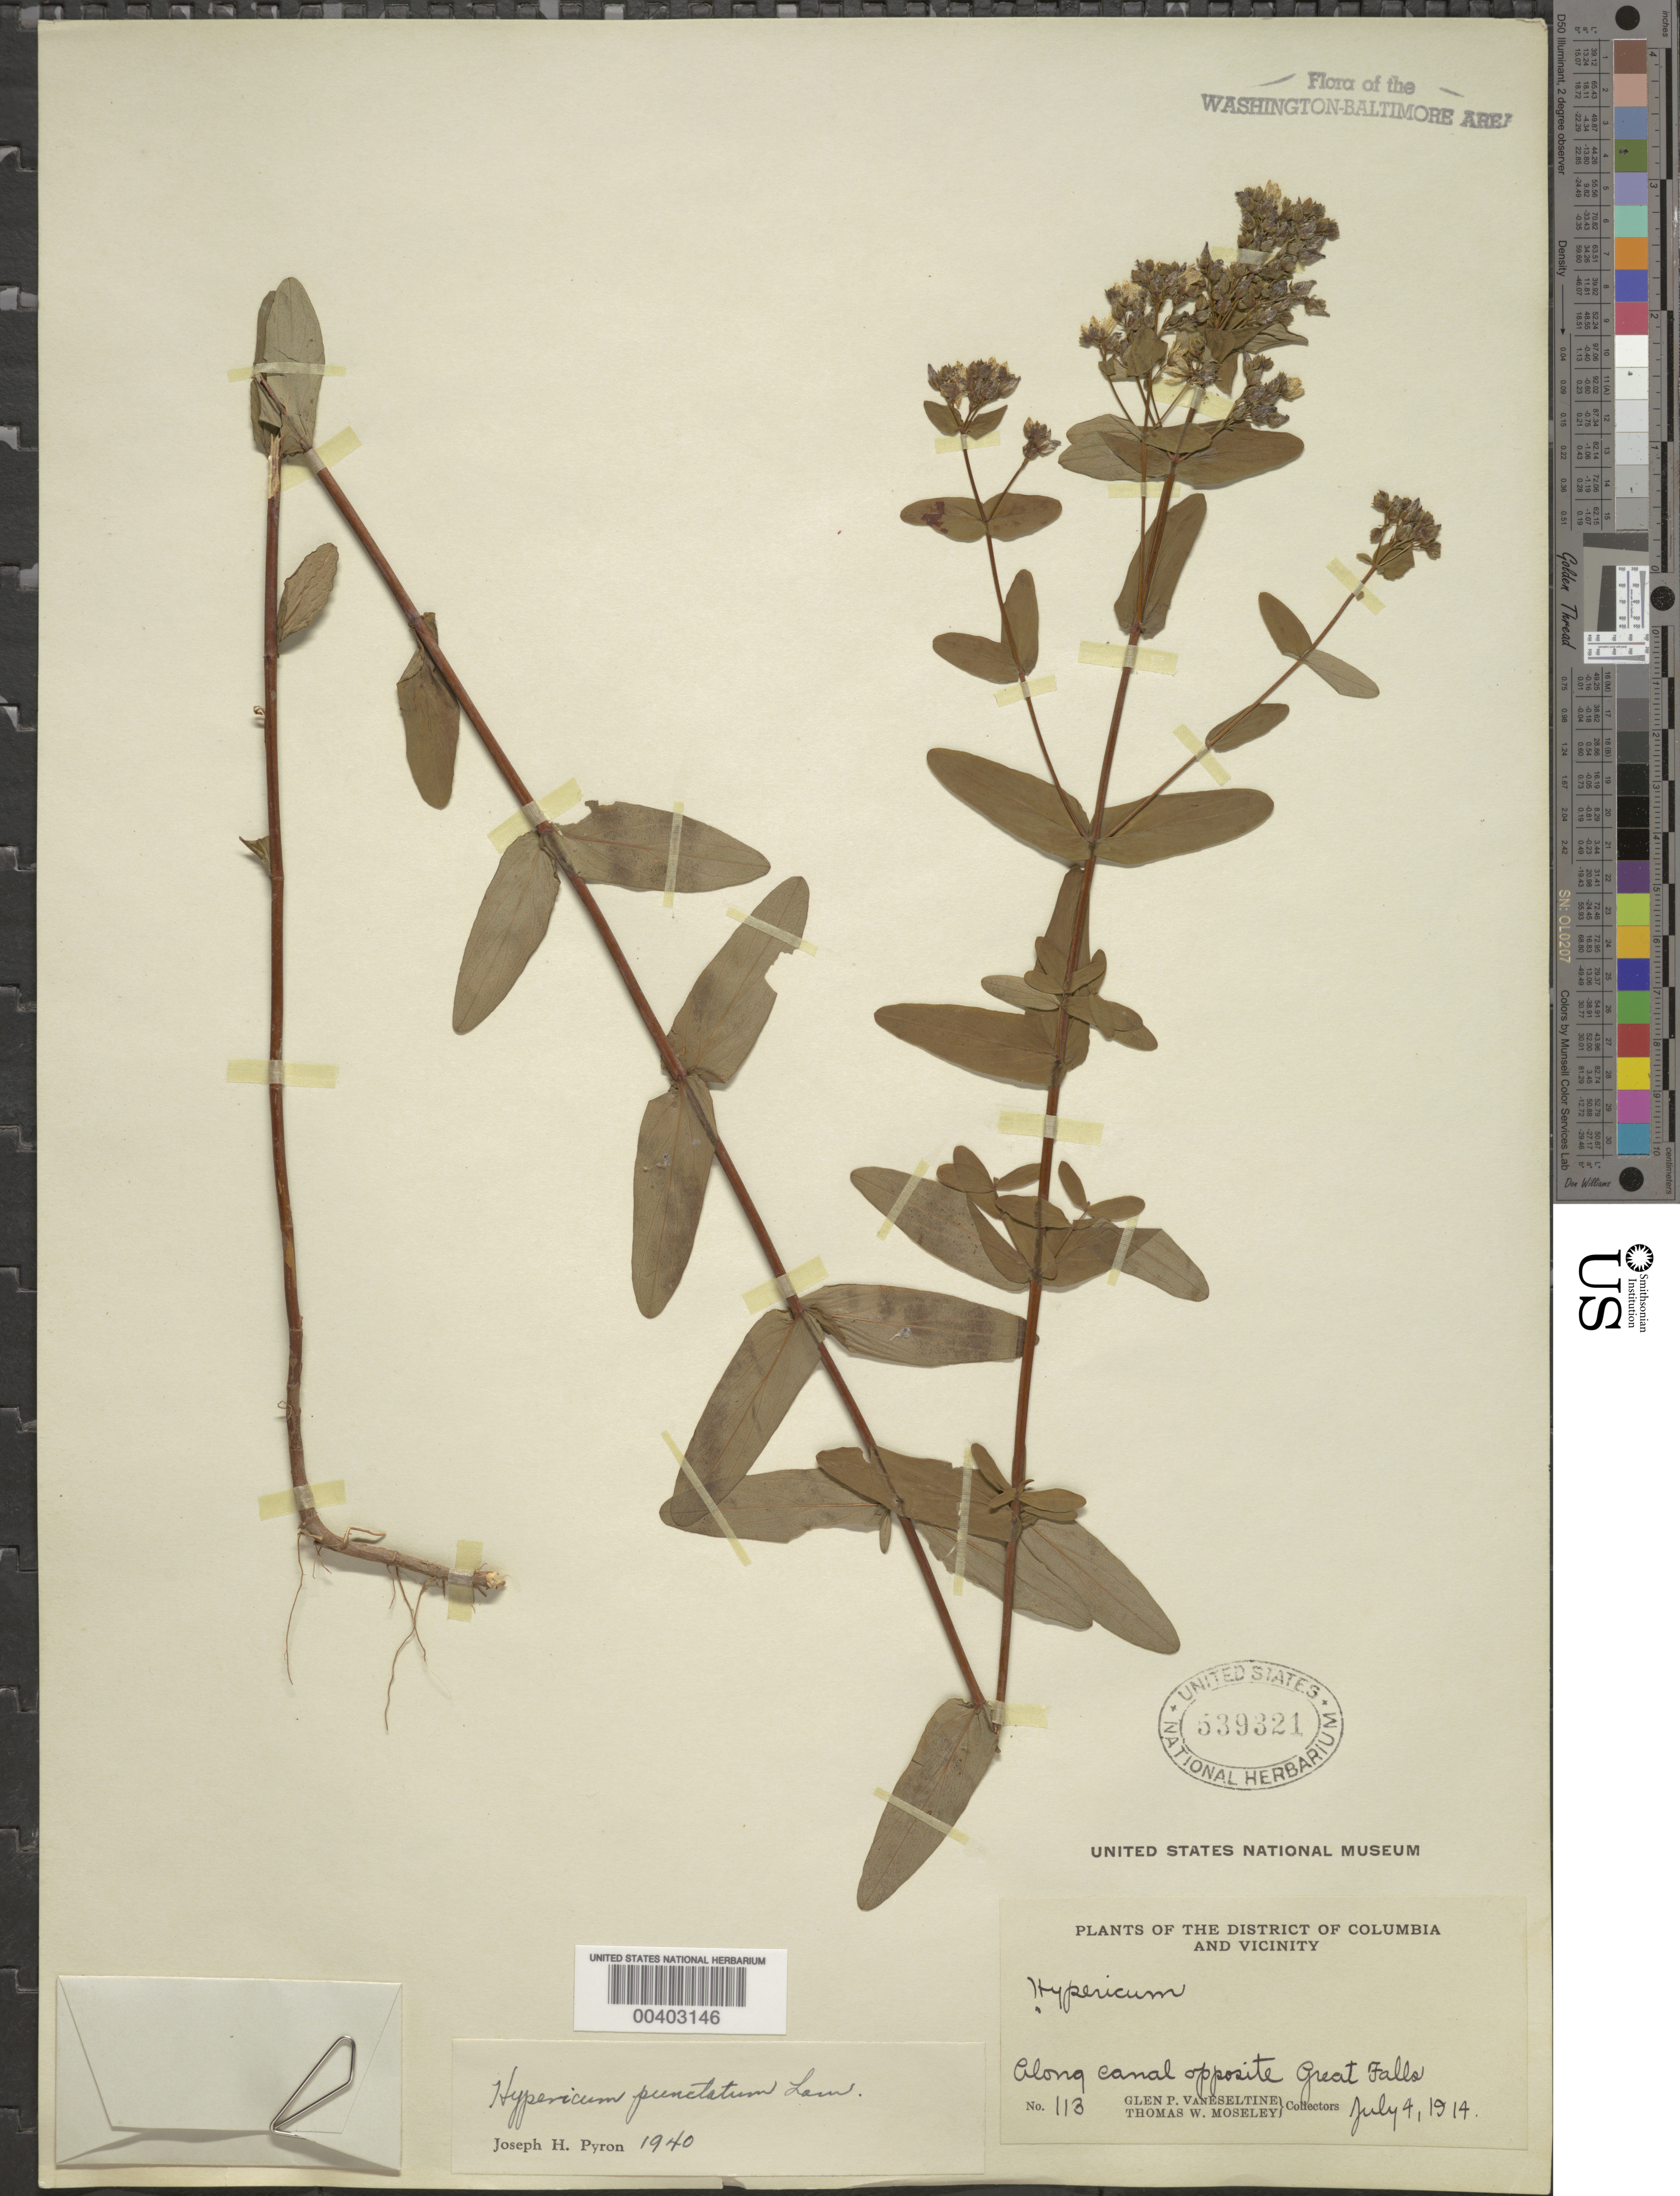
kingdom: Plantae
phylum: Tracheophyta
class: Magnoliopsida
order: Malpighiales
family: Hypericaceae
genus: Hypericum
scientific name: Hypericum punctatum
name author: Lam.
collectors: G. P. Van Eseltine & T. Moseley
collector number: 113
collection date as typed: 04 Jul 1914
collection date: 1914-07-04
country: United States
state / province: Maryland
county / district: Montgomery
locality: C. & O. Canal opposite Great Falls C. & O. Canal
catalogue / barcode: US 539321